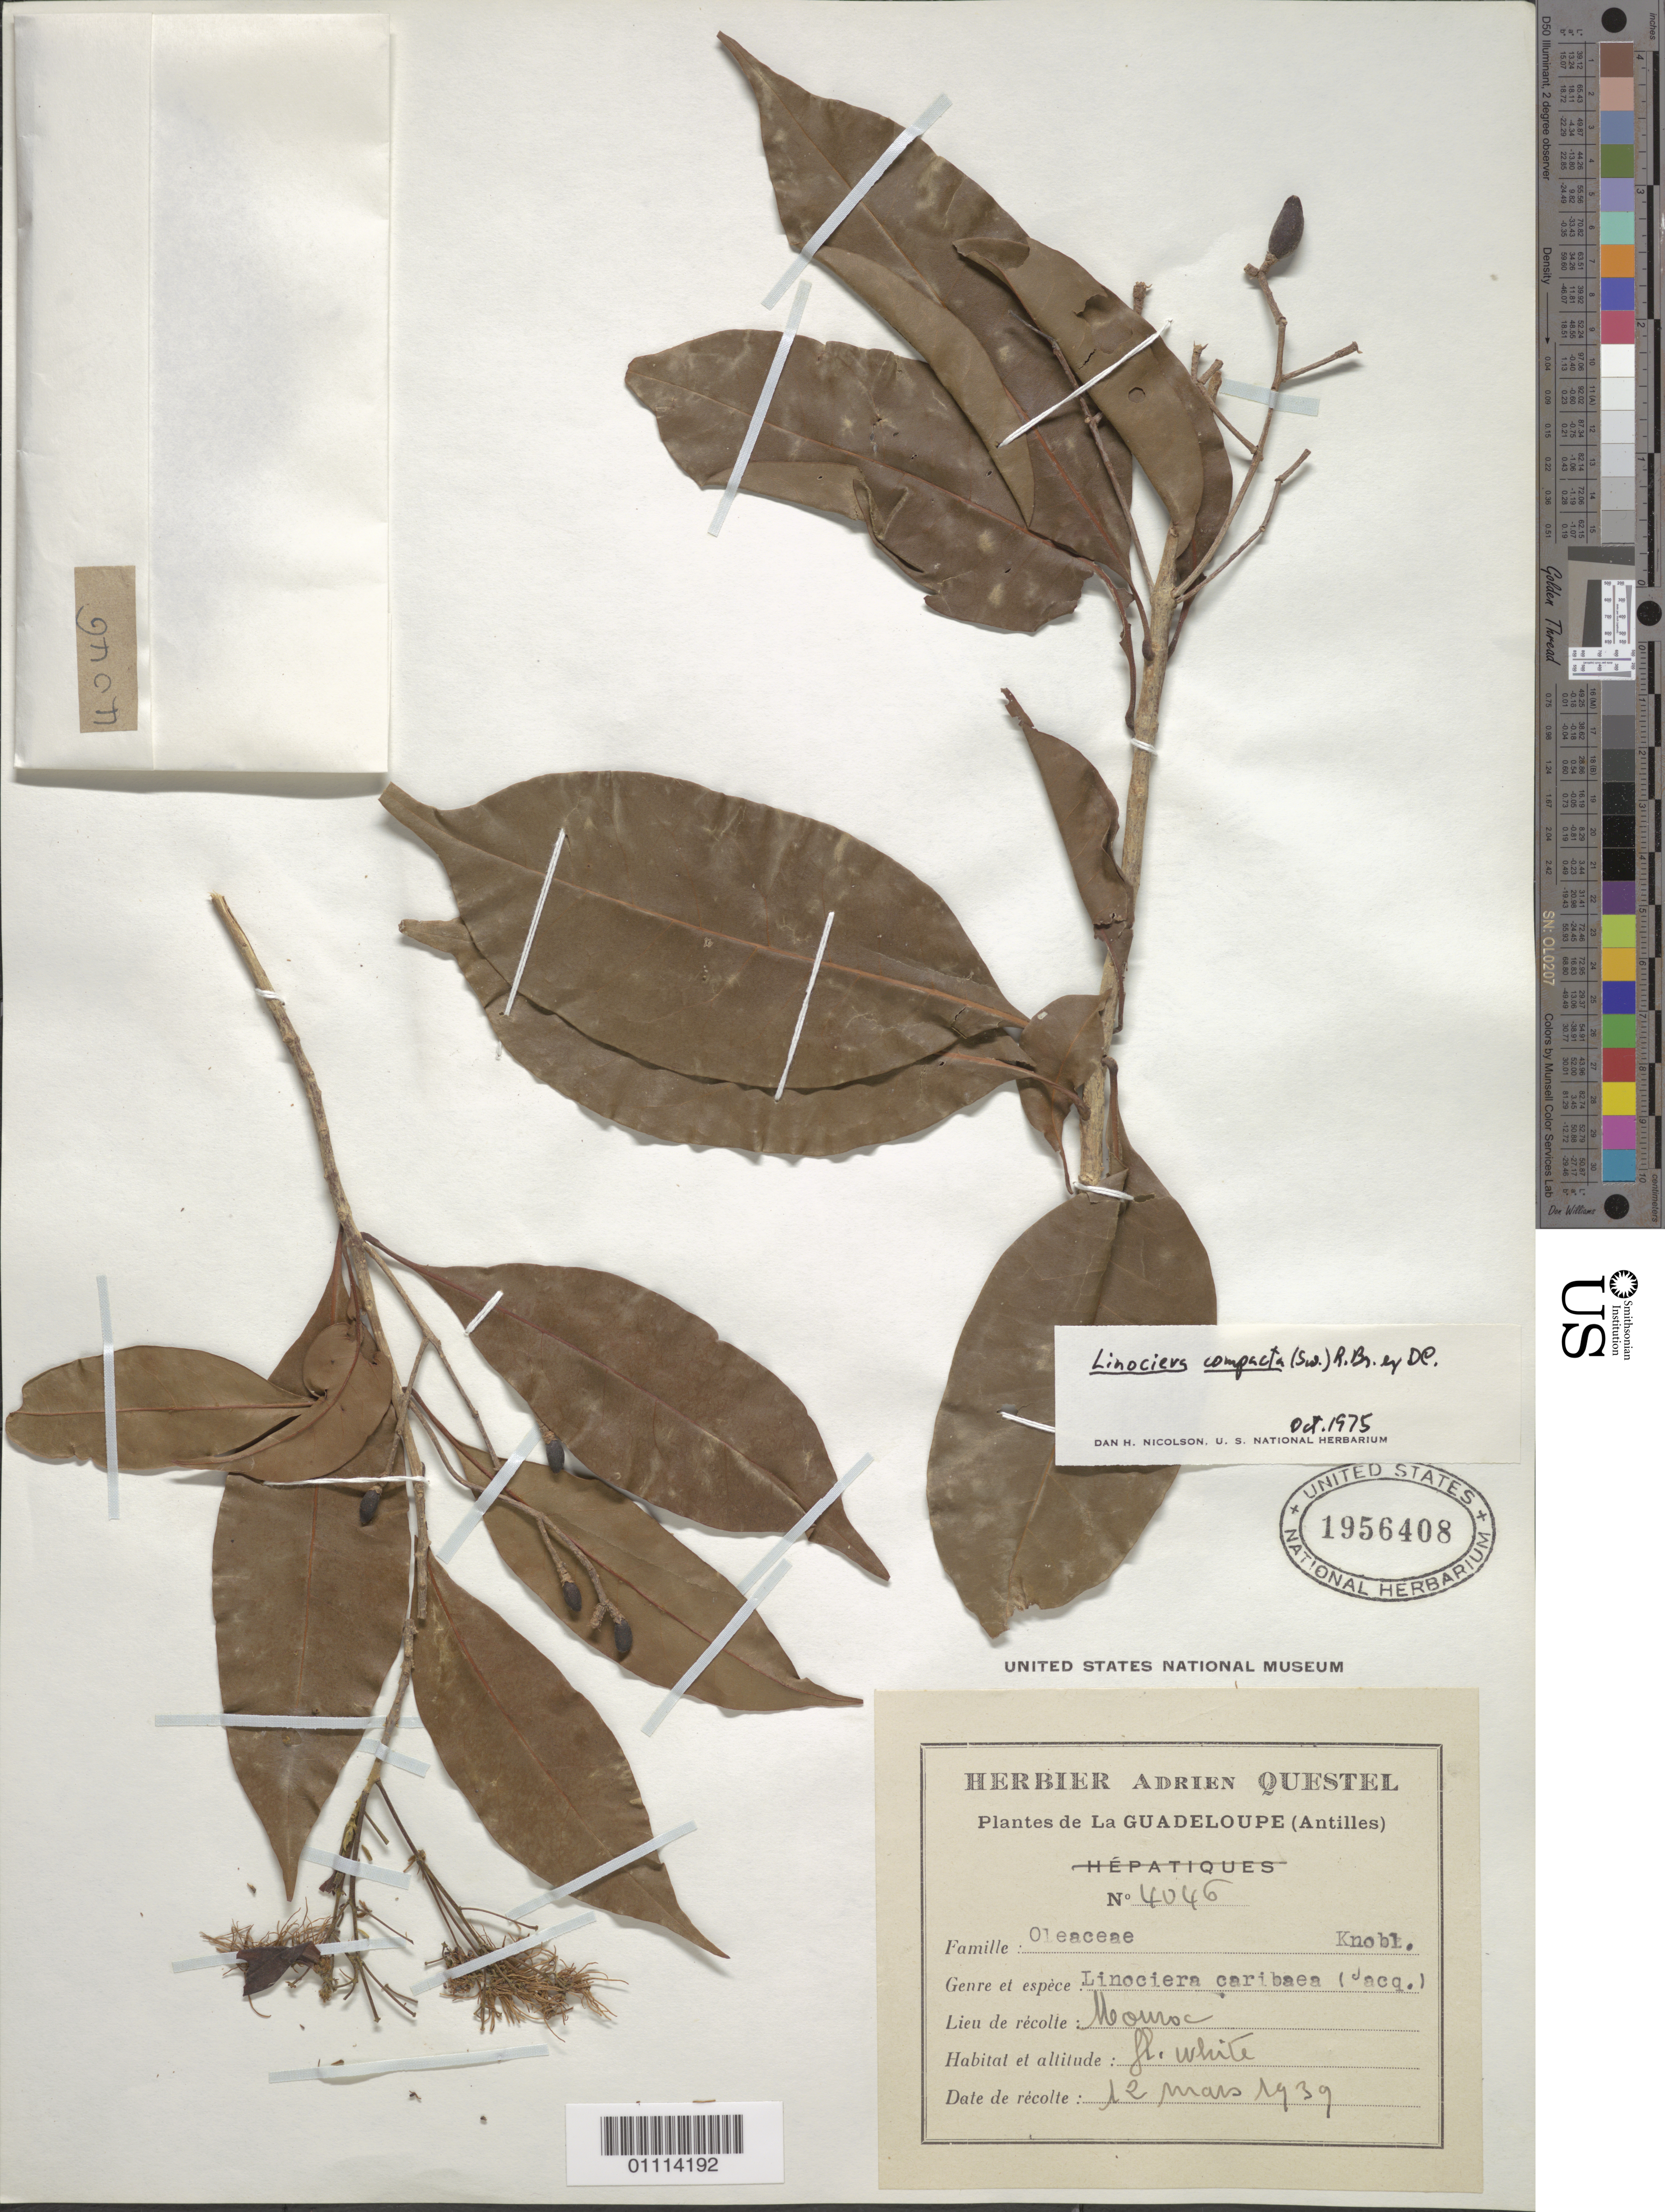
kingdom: Plantae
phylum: Tracheophyta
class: Magnoliopsida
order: Lamiales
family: Oleaceae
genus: Chionanthus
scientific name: Chionanthus compactus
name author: Sw.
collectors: A. Questel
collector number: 4046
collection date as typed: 12 Mar 1939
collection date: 1939-03-12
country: Guadeloupe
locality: Meourse.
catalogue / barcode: US 1956408